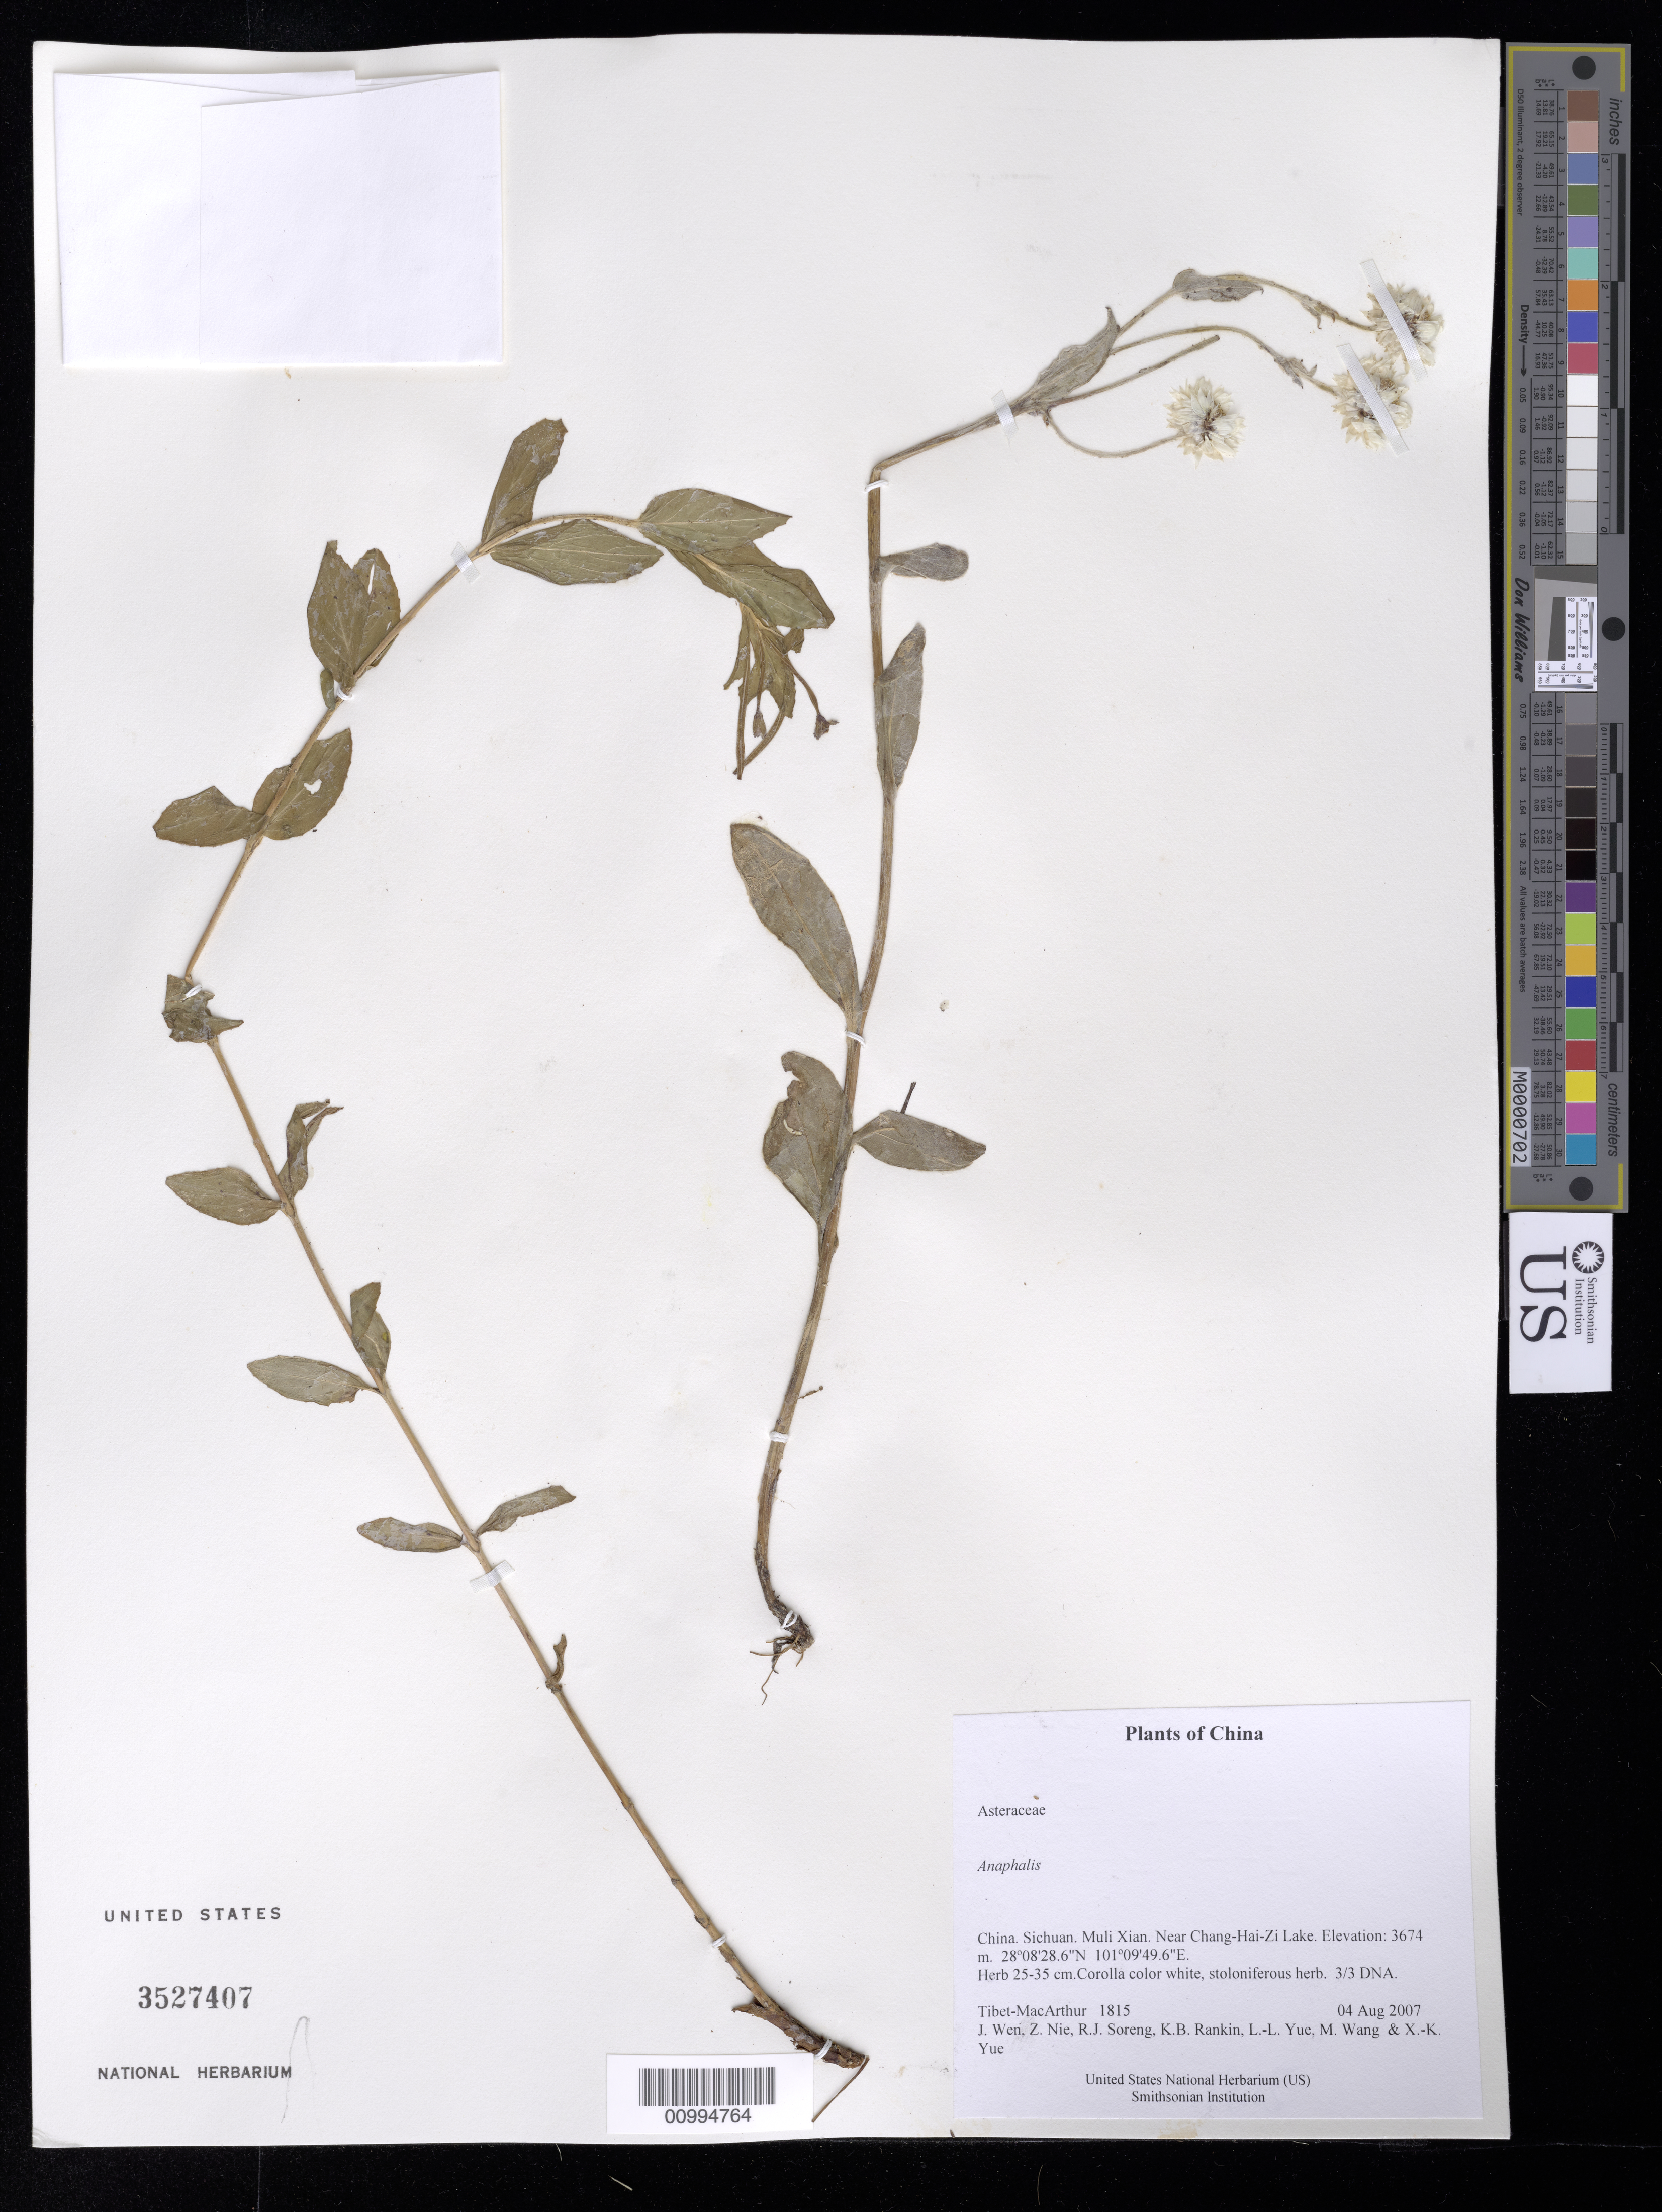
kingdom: Plantae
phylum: Tracheophyta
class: Magnoliopsida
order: Asterales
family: Asteraceae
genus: Anaphalis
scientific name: Anaphalis sp.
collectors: Tibet-MacArthur, J. Wen, Z. Nie, R. J. Soreng, K. Rankin, L. Yue, M. Wang & X. Yue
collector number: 1815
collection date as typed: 04 Aug 2007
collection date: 2007-08-04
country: China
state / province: Sichuan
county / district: Muli Xian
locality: Near Chang-Hai-Zi Lake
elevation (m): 3674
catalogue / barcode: US 3527407